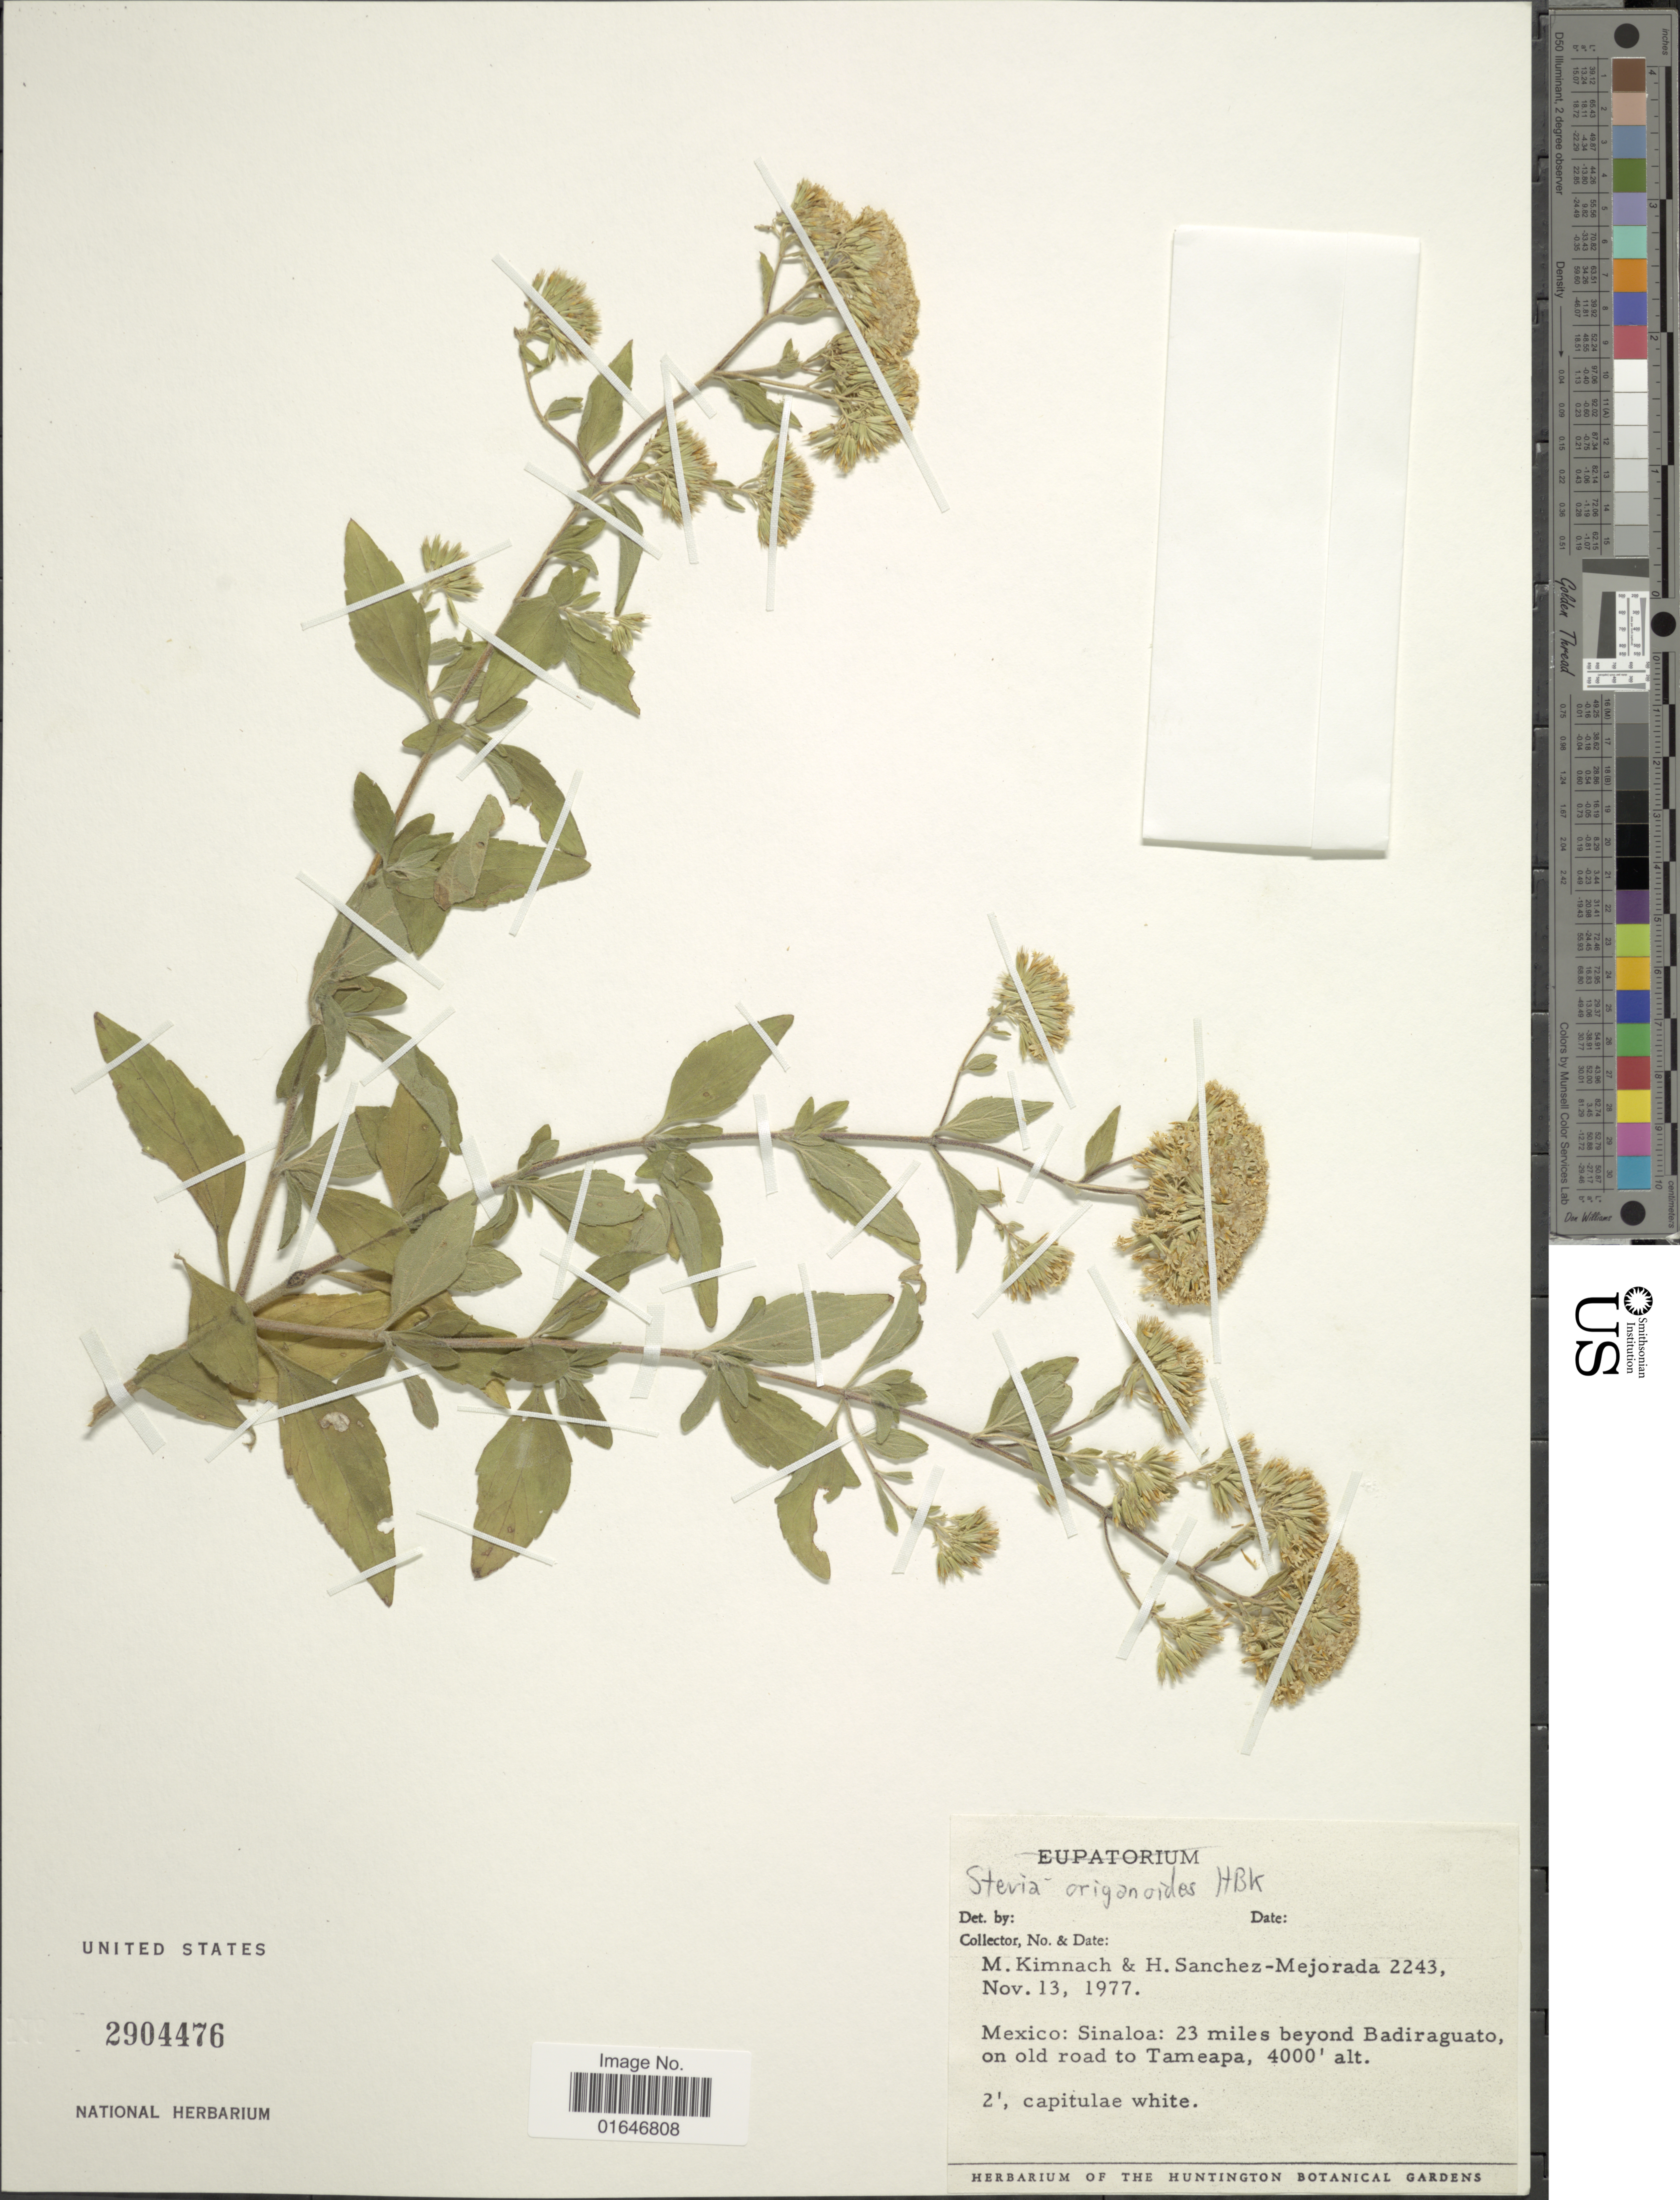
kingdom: Plantae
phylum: Tracheophyta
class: Magnoliopsida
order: Asterales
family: Asteraceae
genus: Stevia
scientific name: Stevia origanoides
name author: Kunth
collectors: M. W. Kimnach & H. Sánchez-Mejorada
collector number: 2243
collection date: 1977-11-13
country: Mexico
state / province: Sinaloa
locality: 23 miles beyond Badiraguato, an old road to Tameapa.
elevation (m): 1219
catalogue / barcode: US 2904476